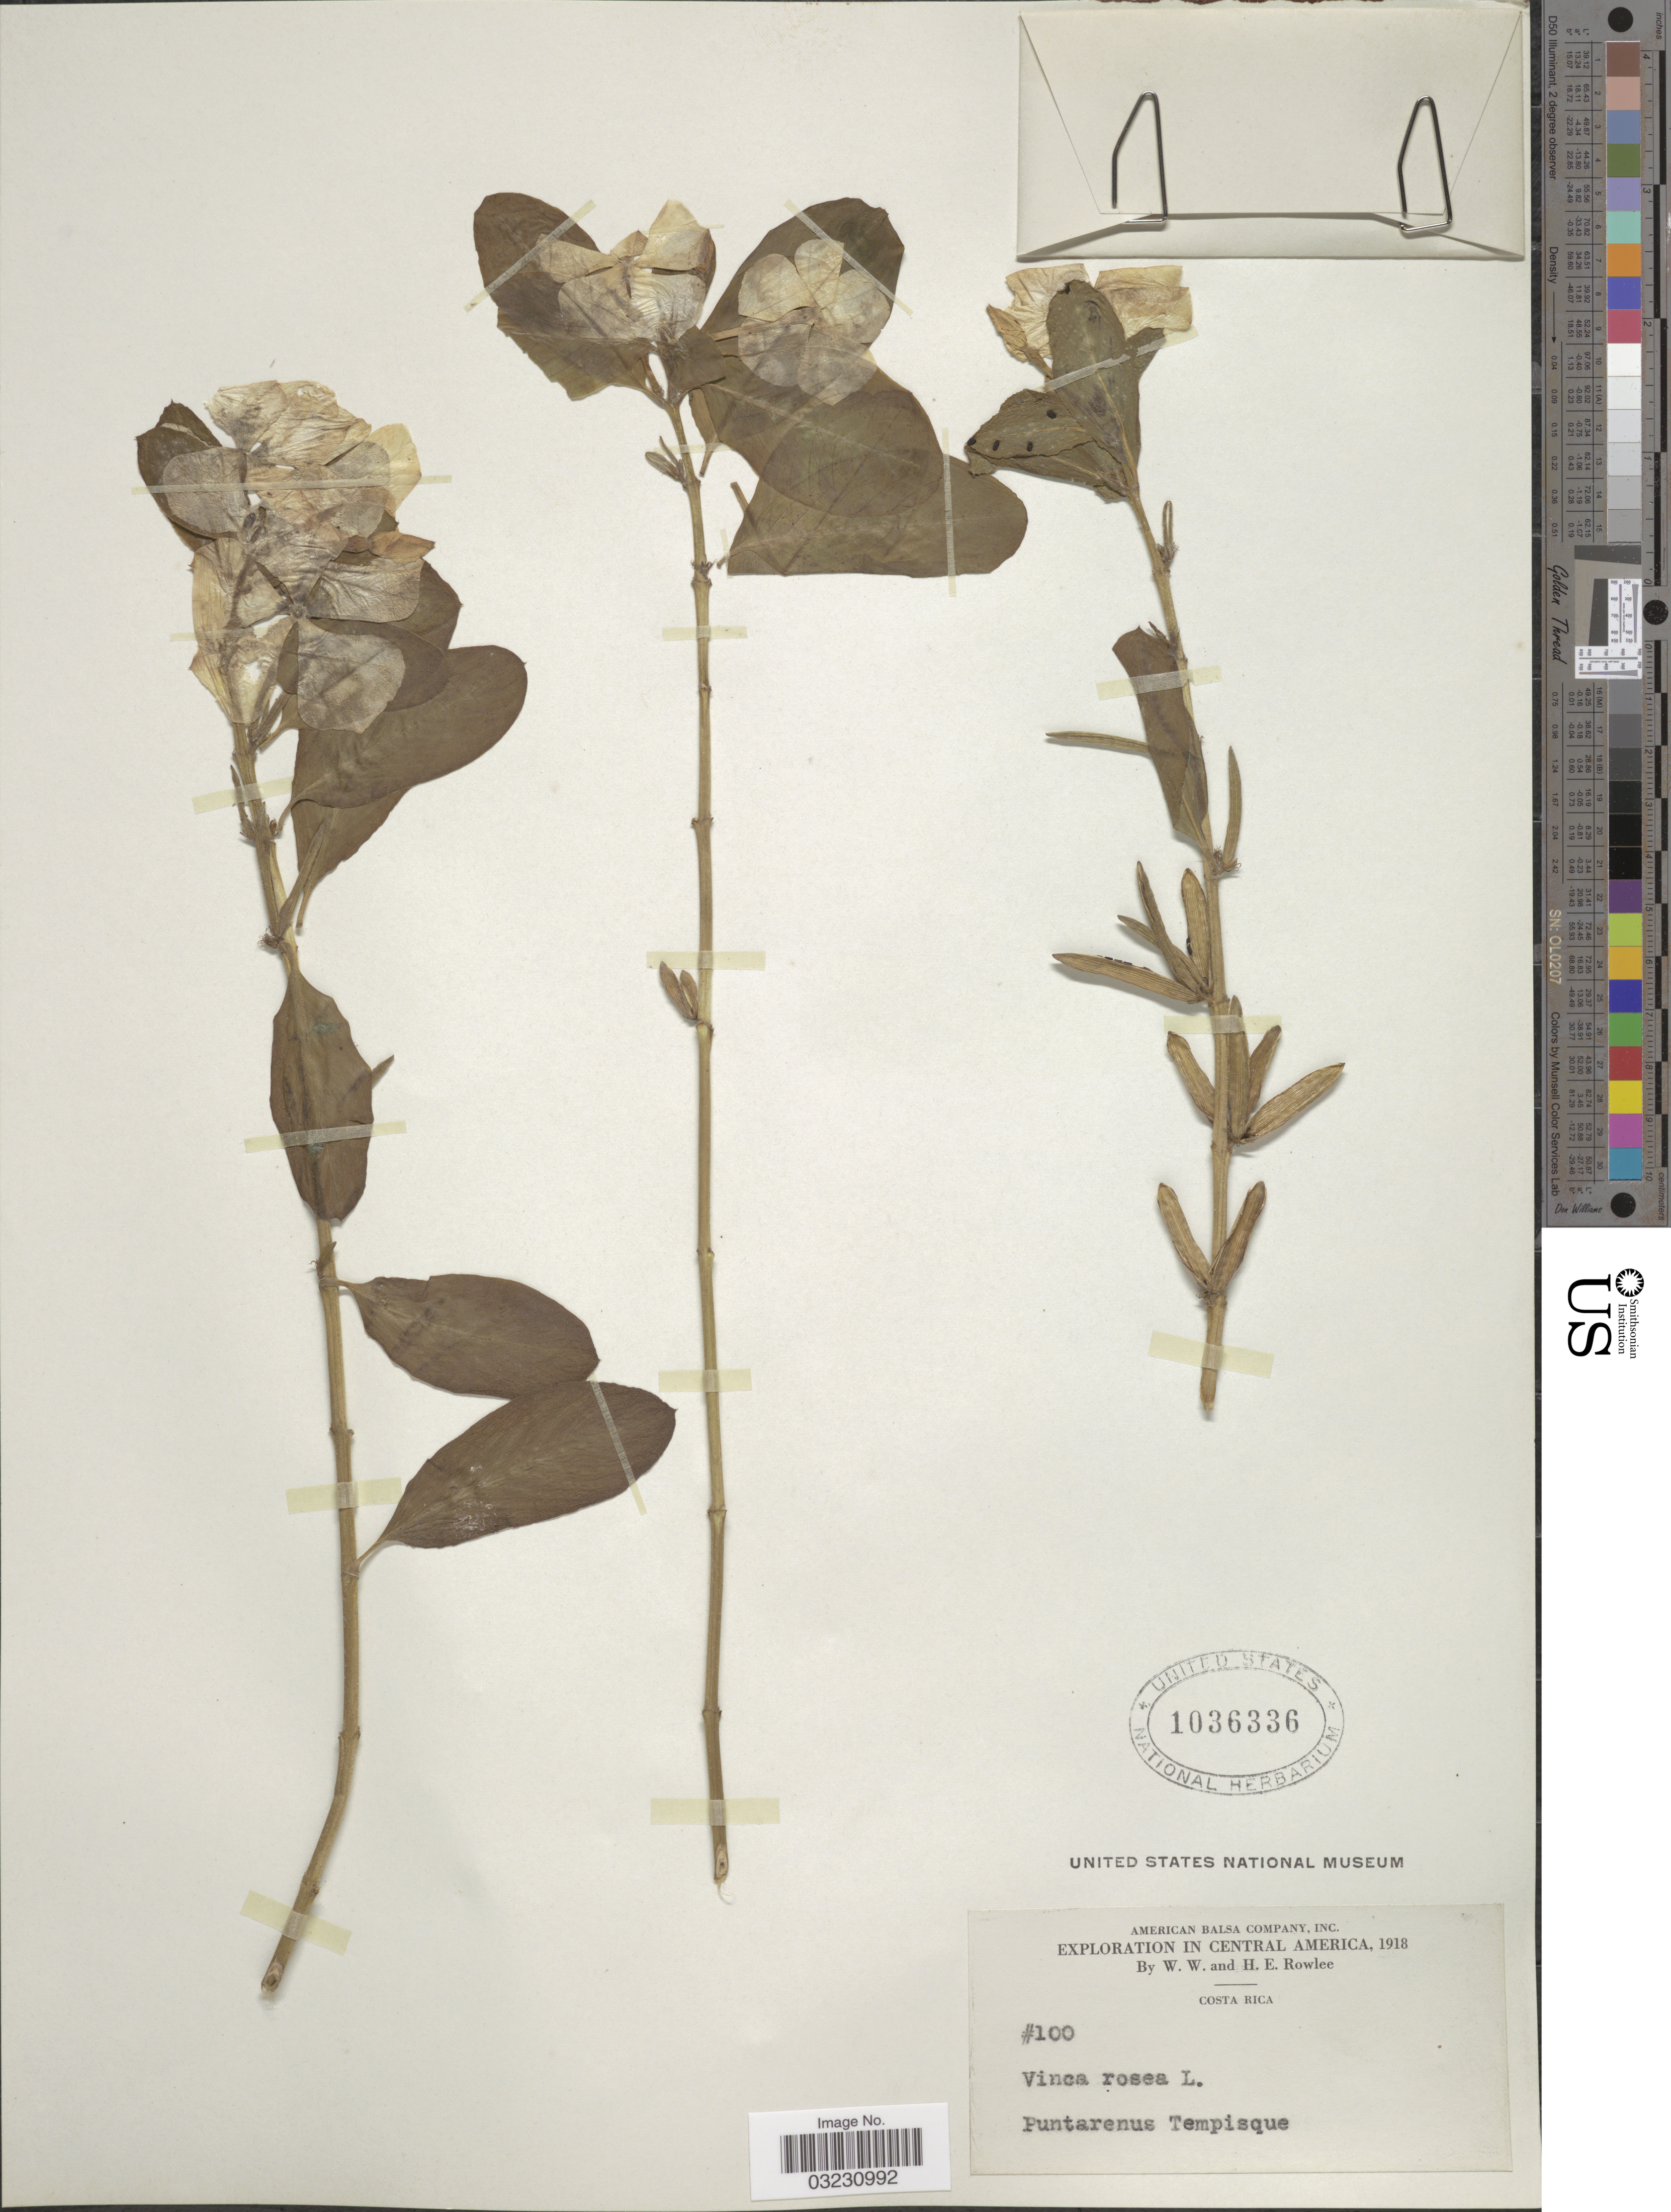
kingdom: Plantae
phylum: Tracheophyta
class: Magnoliopsida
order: Gentianales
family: Apocynaceae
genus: Vinca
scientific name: Vinca rosea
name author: L.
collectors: W. W. Rowlee & H. E. Rowlee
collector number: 100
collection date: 1918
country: Costa Rica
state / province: Puntarenas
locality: Puntarenus Tempisque.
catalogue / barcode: US 1036336